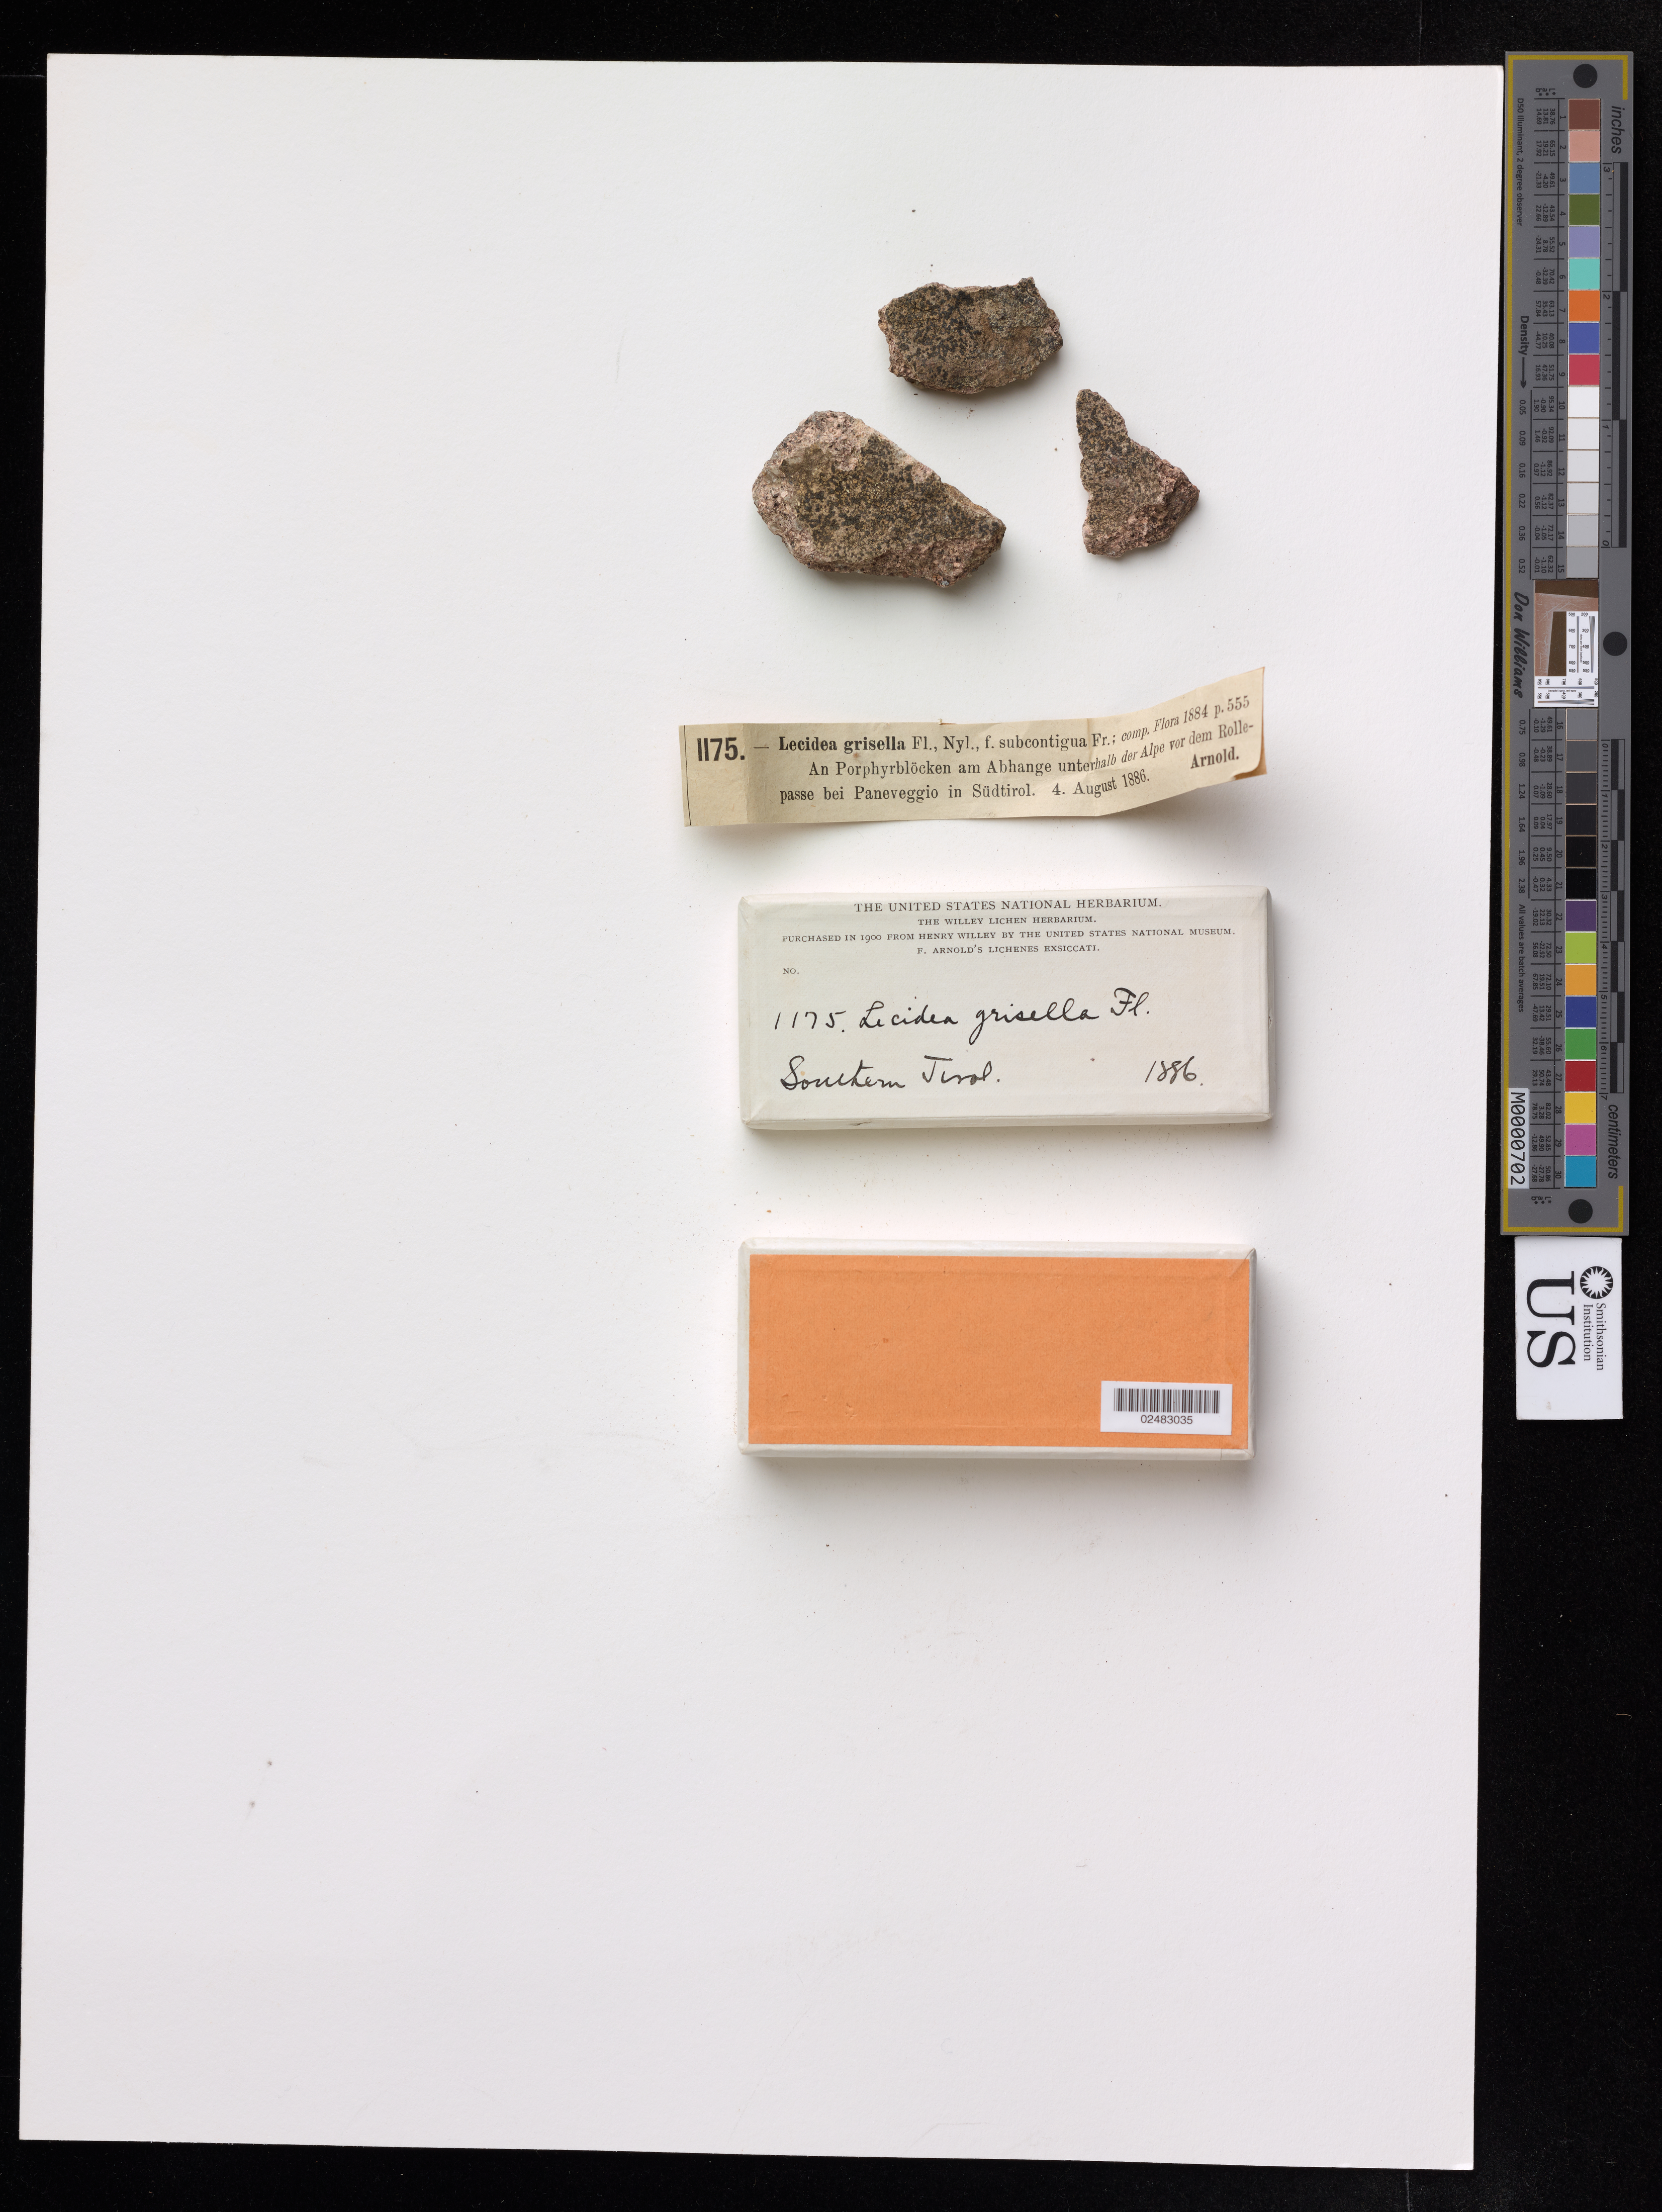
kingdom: Fungi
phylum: Ascomycota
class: Lecanoromycetes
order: Lecideales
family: Lecideaceae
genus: Lecidea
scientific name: Lecidea grisella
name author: Flörke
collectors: -. Arnold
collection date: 1886-08-04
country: Italy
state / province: Trentino-Alto Adige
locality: An Porphyrblocken am Abhange unterhalb der Alpe von dem Rollepasse bei Paneveggio in Sudtirol.